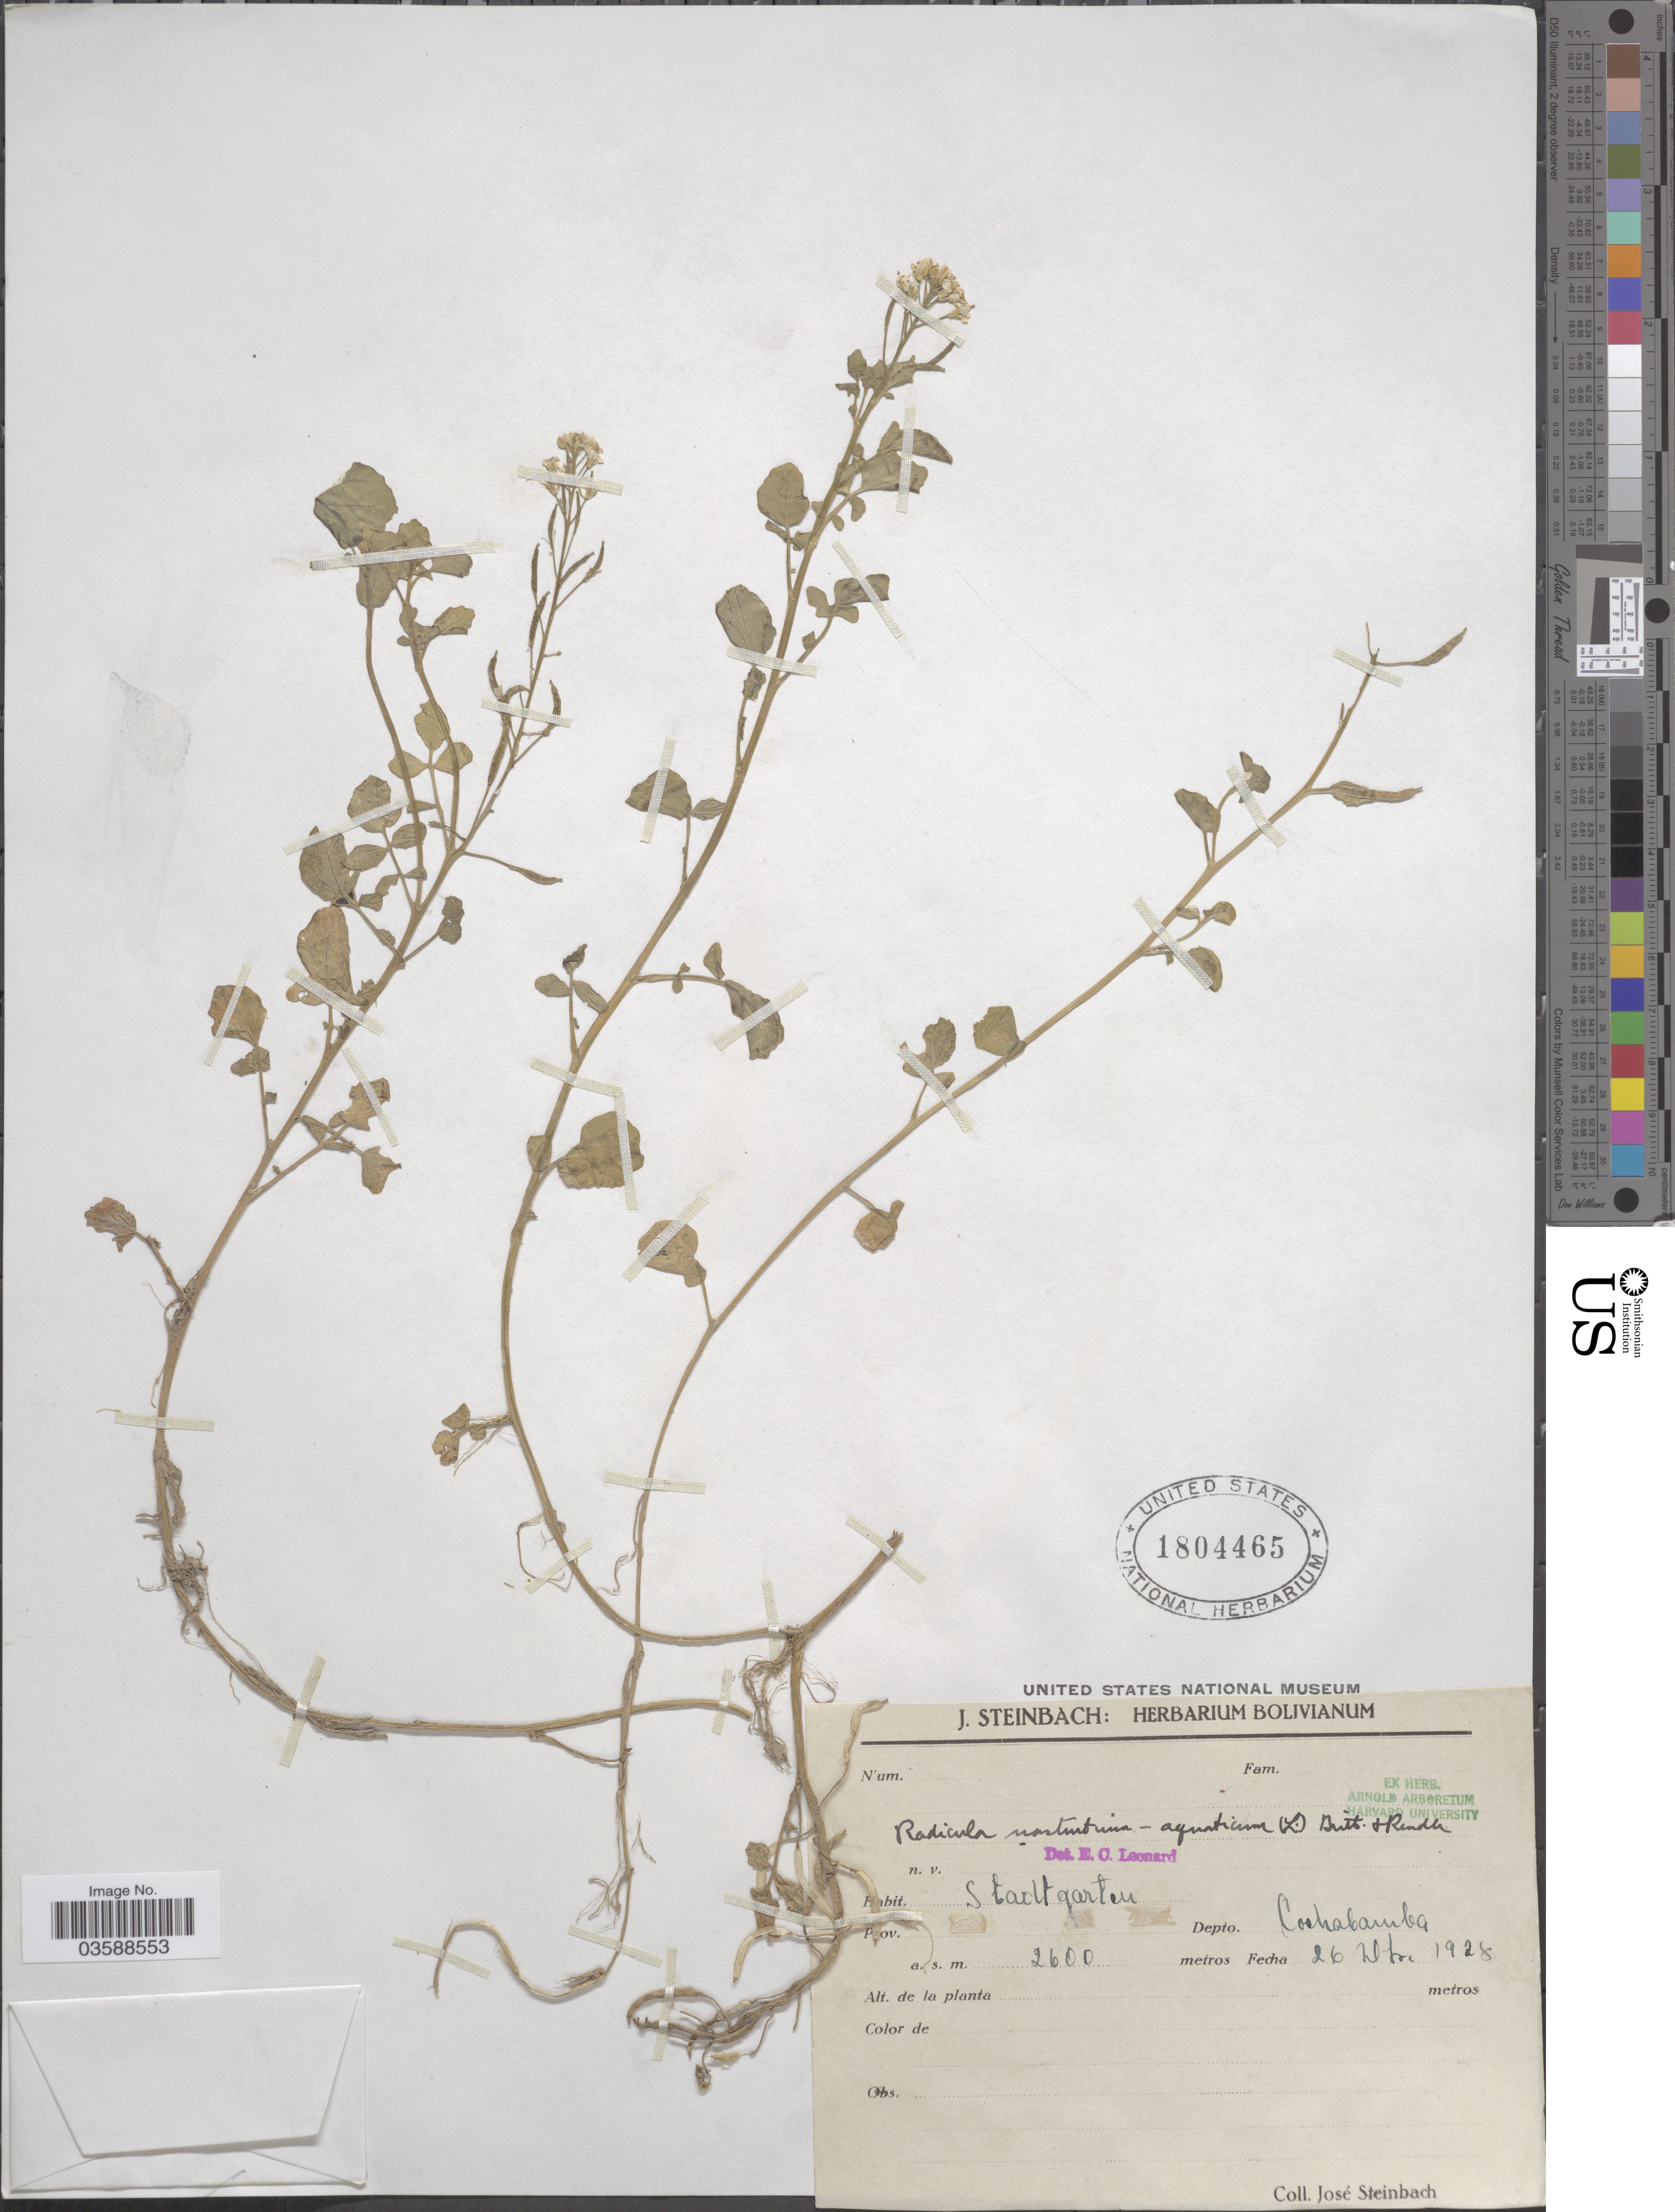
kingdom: Plantae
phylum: Tracheophyta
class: Magnoliopsida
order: Brassicales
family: Brassicaceae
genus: Nasturtium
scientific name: Nasturtium officinale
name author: R. Br.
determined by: Strong, M. T., (US), Smithsonian Institution - National Museum of Natural History (UNITED STATES)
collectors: J. Steinbach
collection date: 1928-10-26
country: Bolivia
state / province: Cochabamba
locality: Stadt garten. Depto. Cochabamba.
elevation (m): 2600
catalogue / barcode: US 1804465